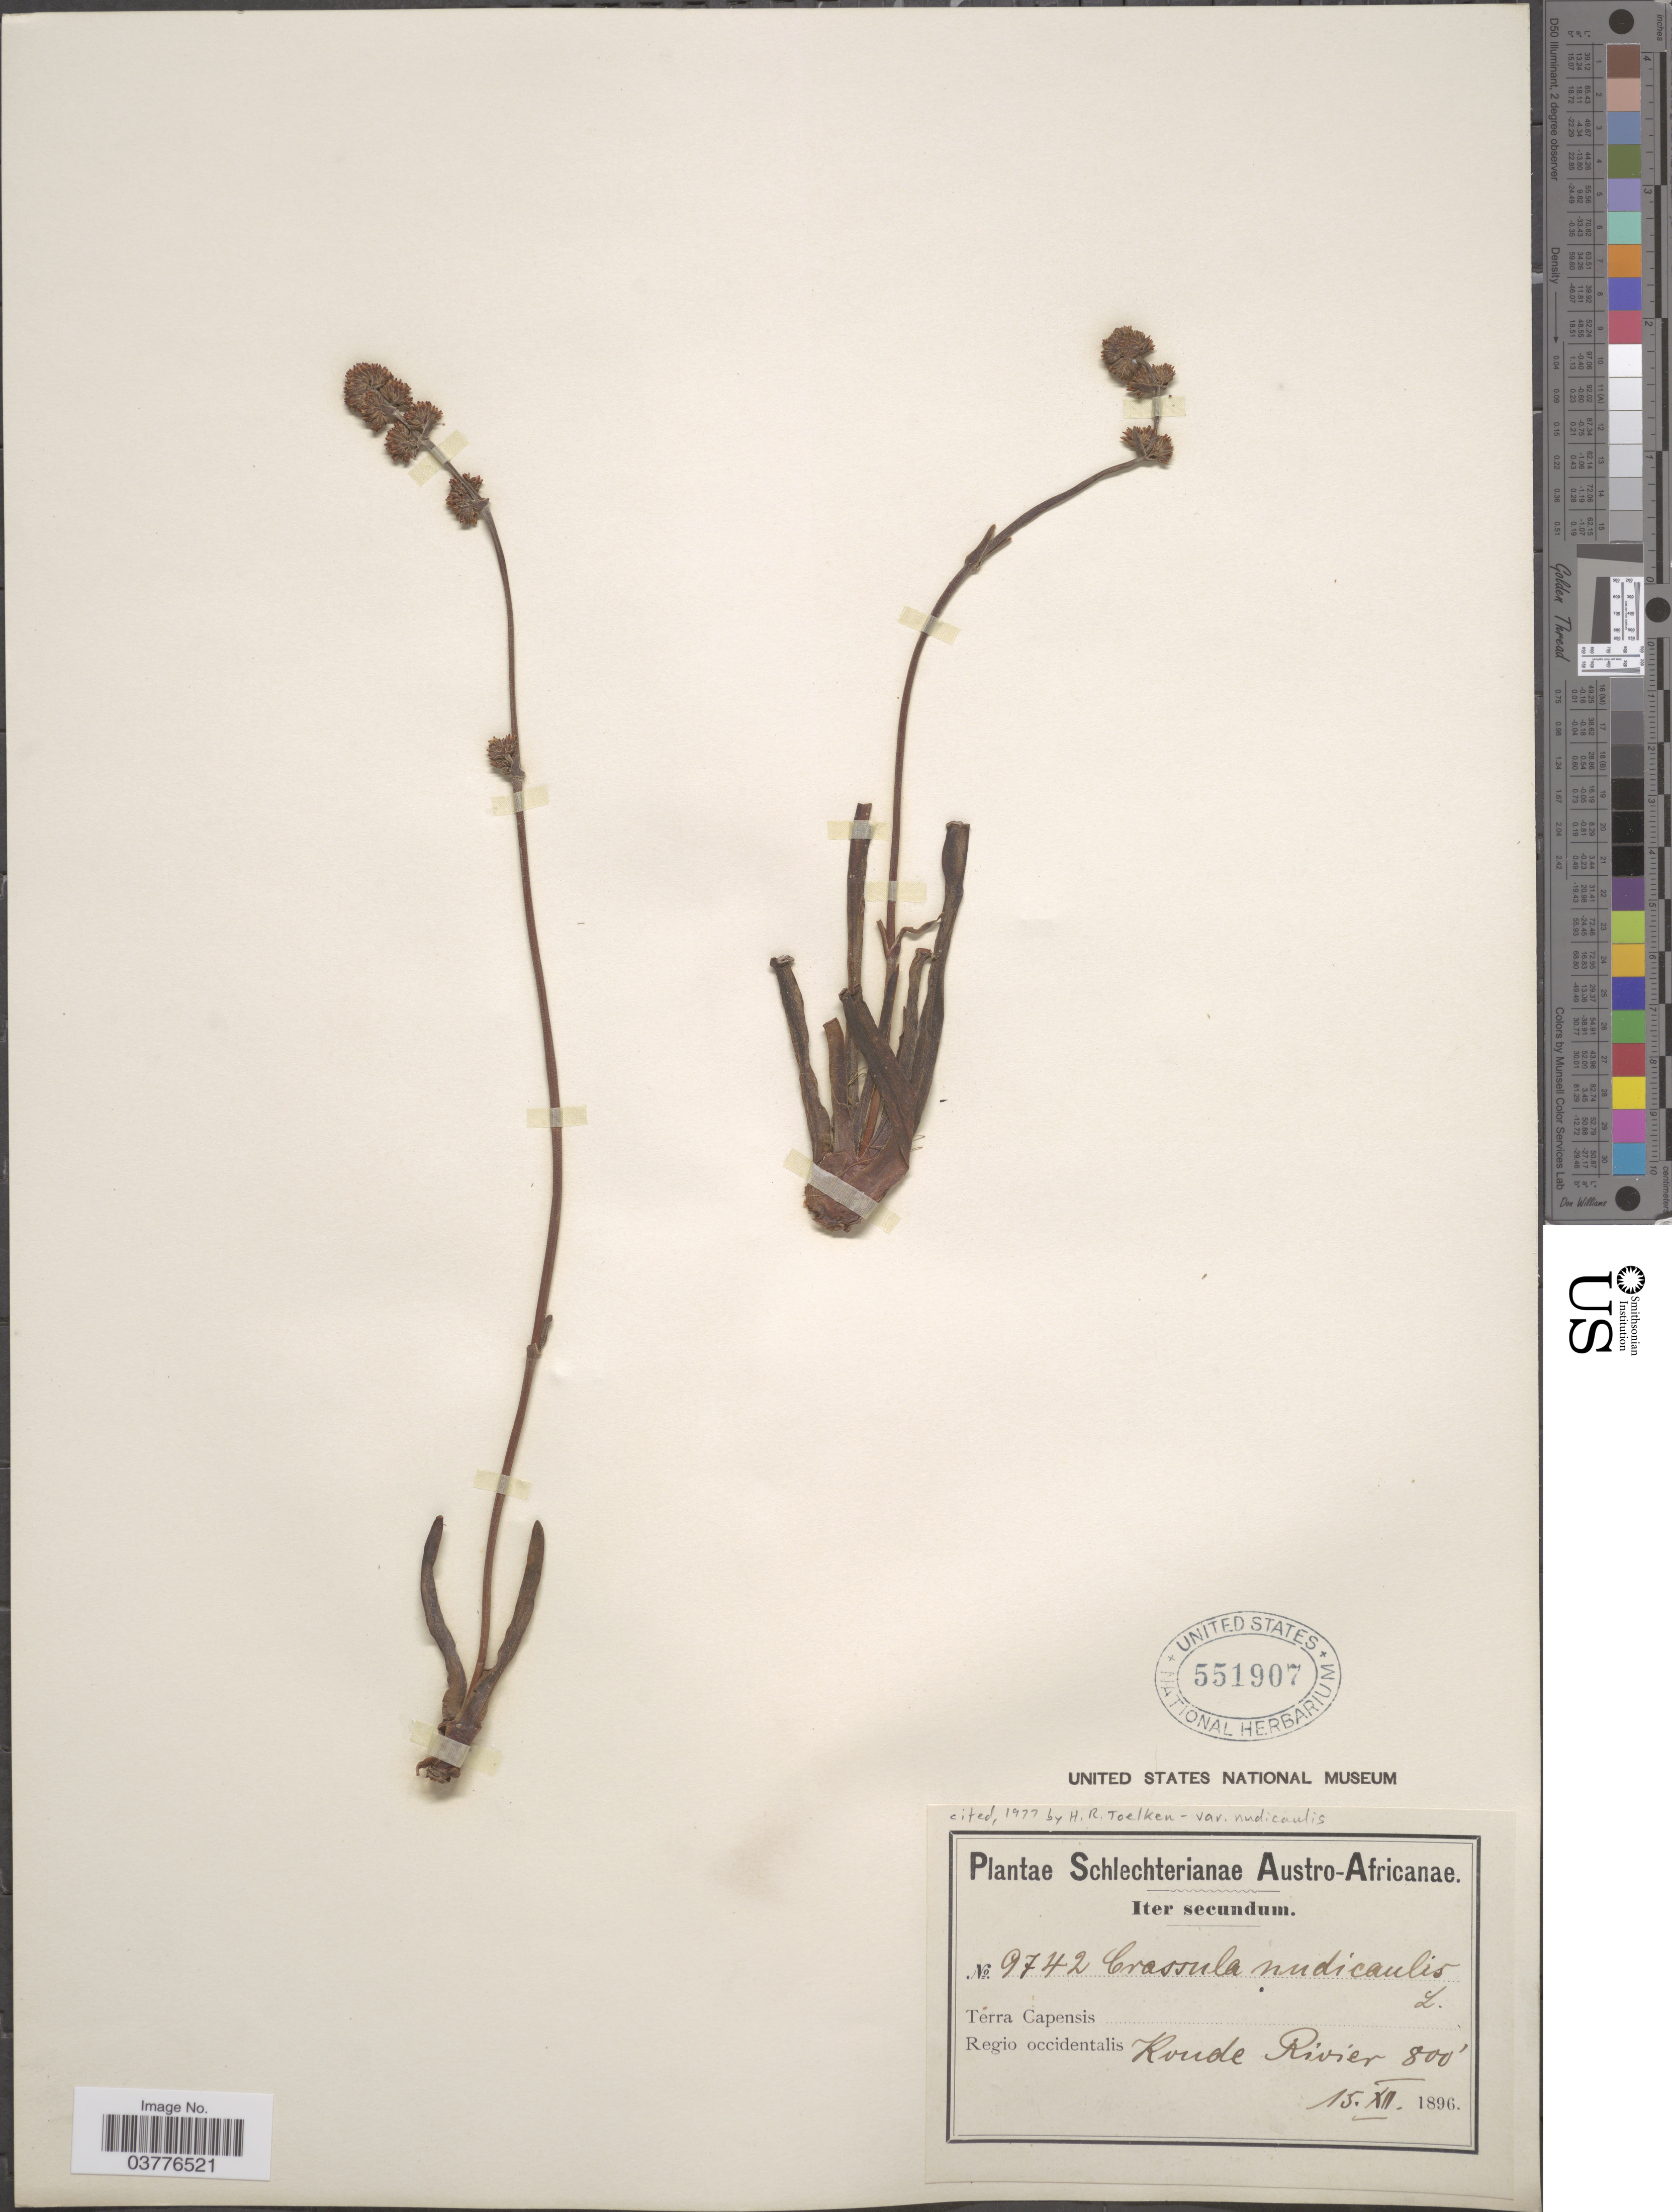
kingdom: Plantae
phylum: Tracheophyta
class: Magnoliopsida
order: Saxifragales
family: Crassulaceae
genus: Crassula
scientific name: Crassula nudicaulis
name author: L.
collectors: Schlechter, --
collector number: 9742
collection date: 1896-12-15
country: South Africa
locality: Austro- Africanae. Regio occidentalis. Koude Rivier.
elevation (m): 244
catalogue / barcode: US 551907